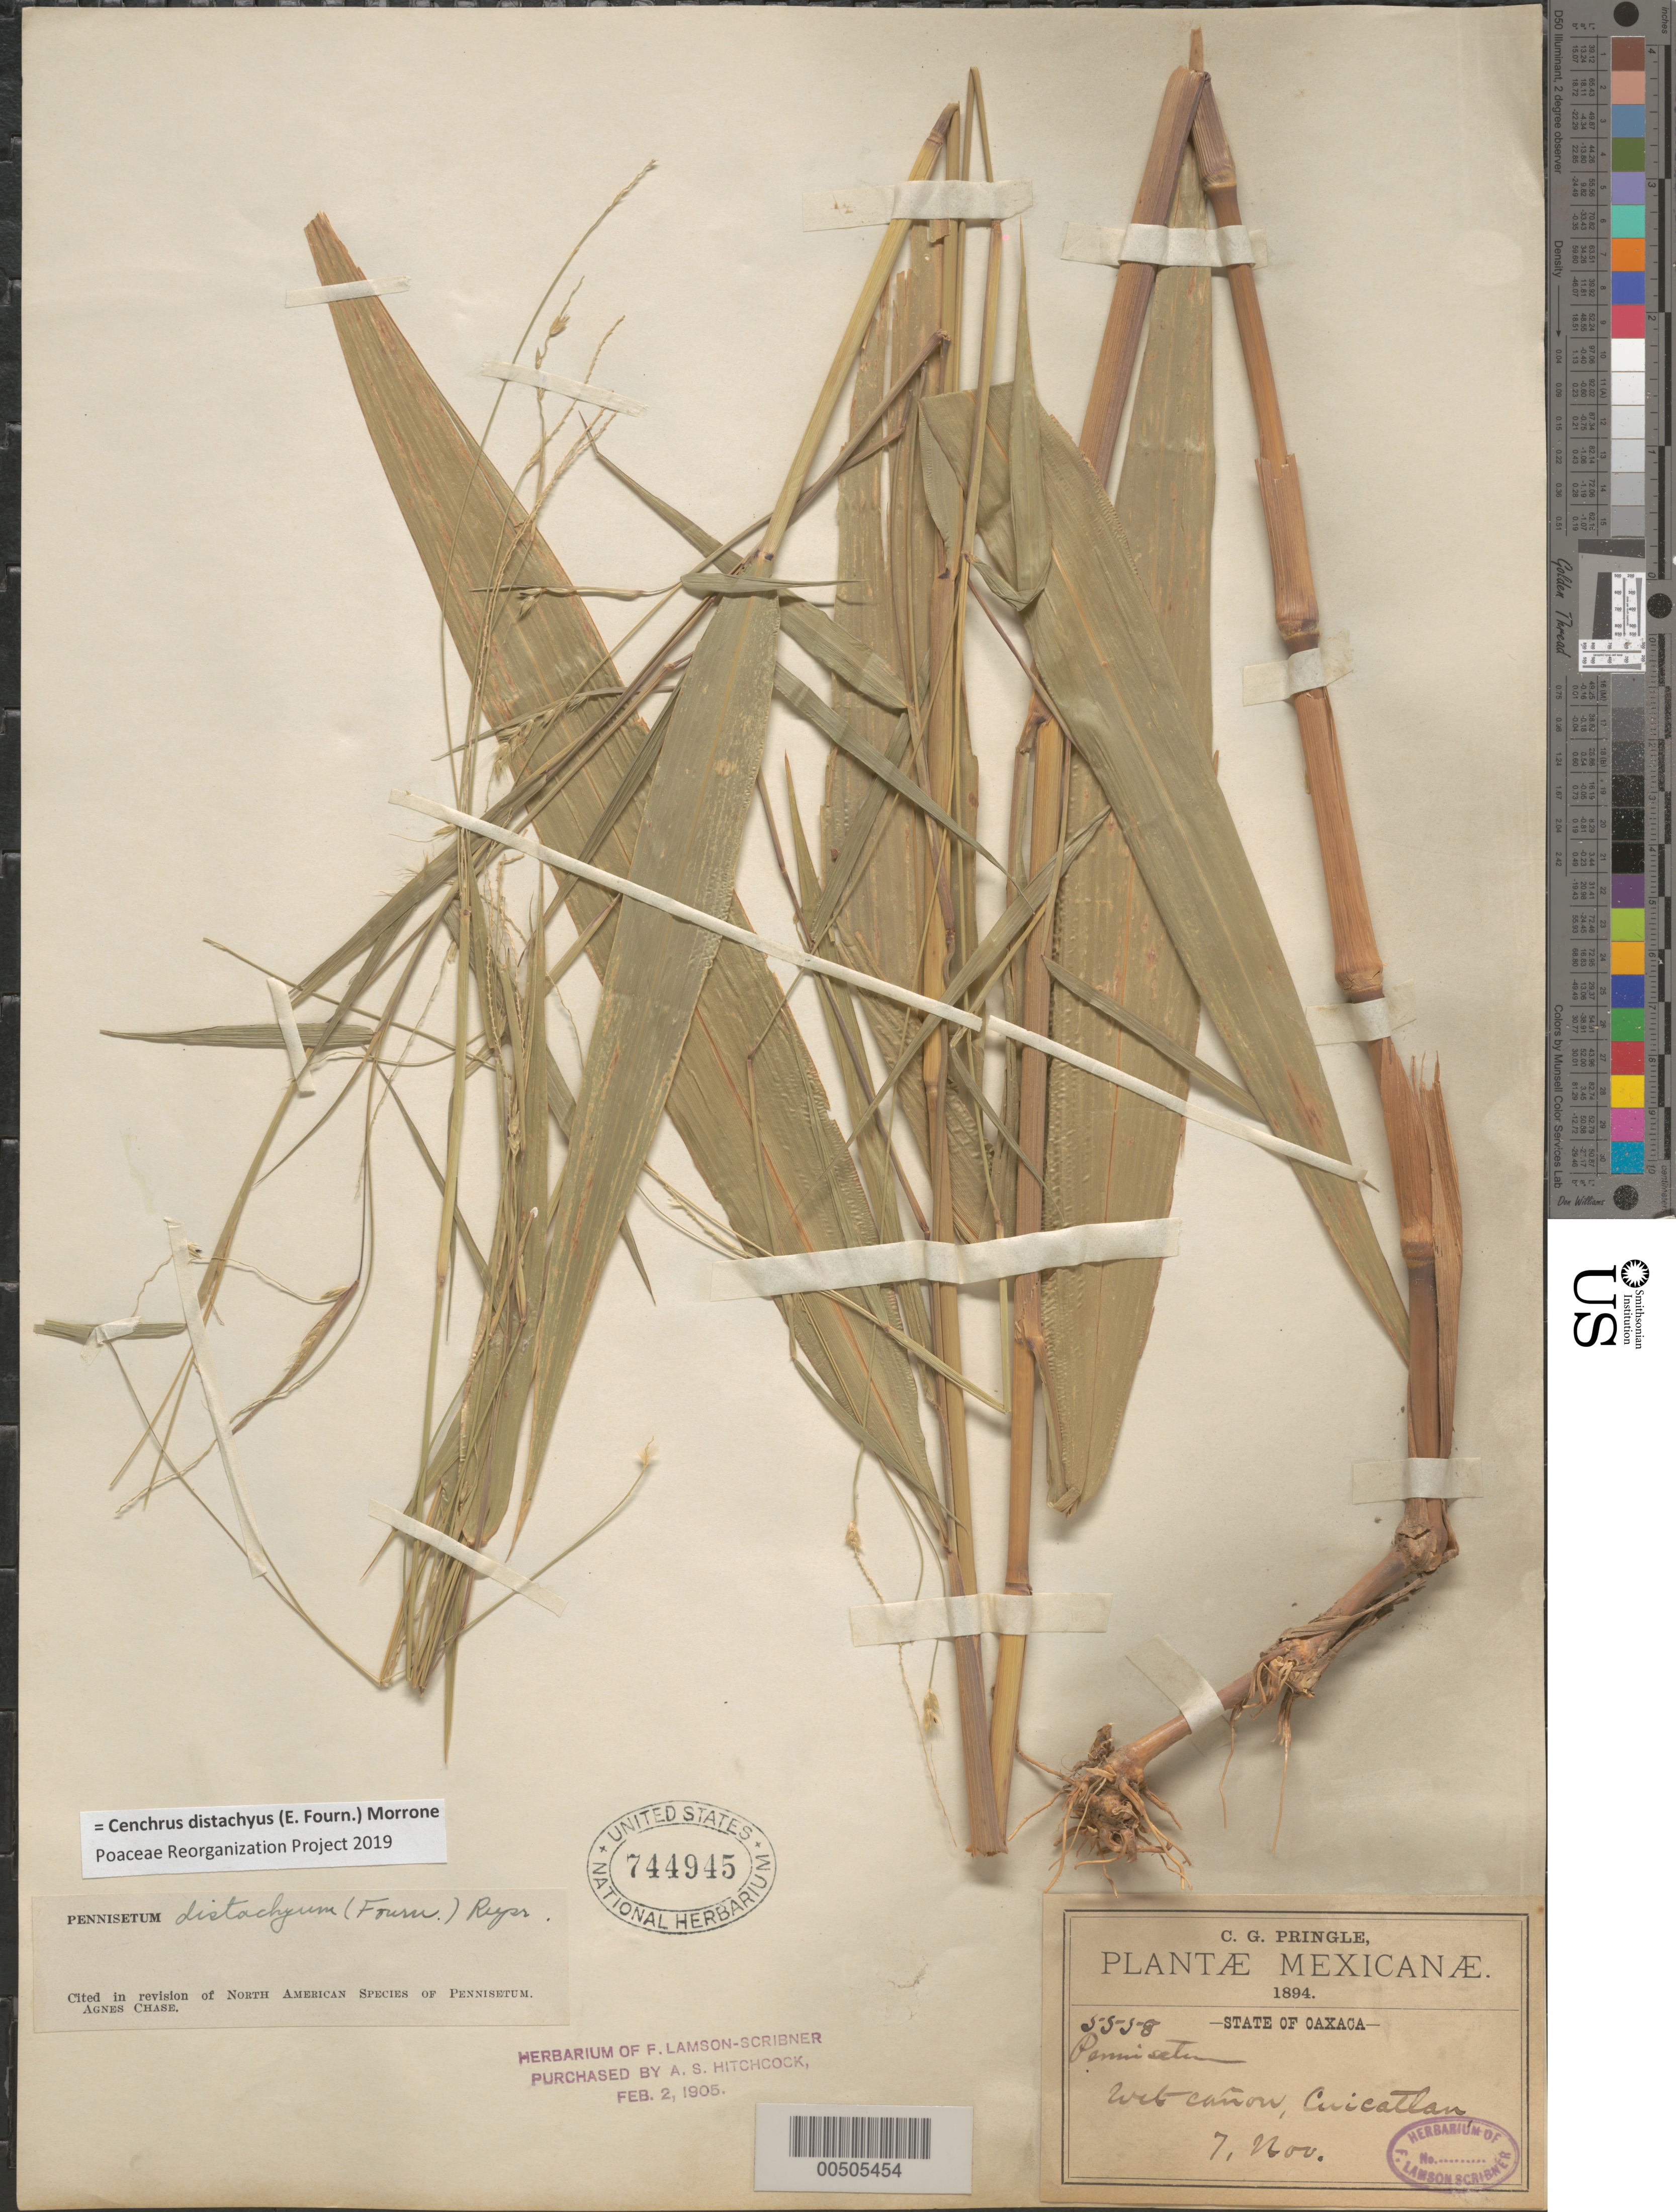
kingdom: Plantae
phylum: Tracheophyta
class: Liliopsida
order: Poales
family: Poaceae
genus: Cenchrus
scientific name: Cenchrus distachyus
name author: (E. Fourn.) Morrone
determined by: Poaceae Reorganization Project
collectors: C. G. Pringle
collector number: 5558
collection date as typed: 7 Nov 1894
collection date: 1894-11-07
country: Mexico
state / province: Oaxaca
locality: Cuicaltán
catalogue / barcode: US 744945